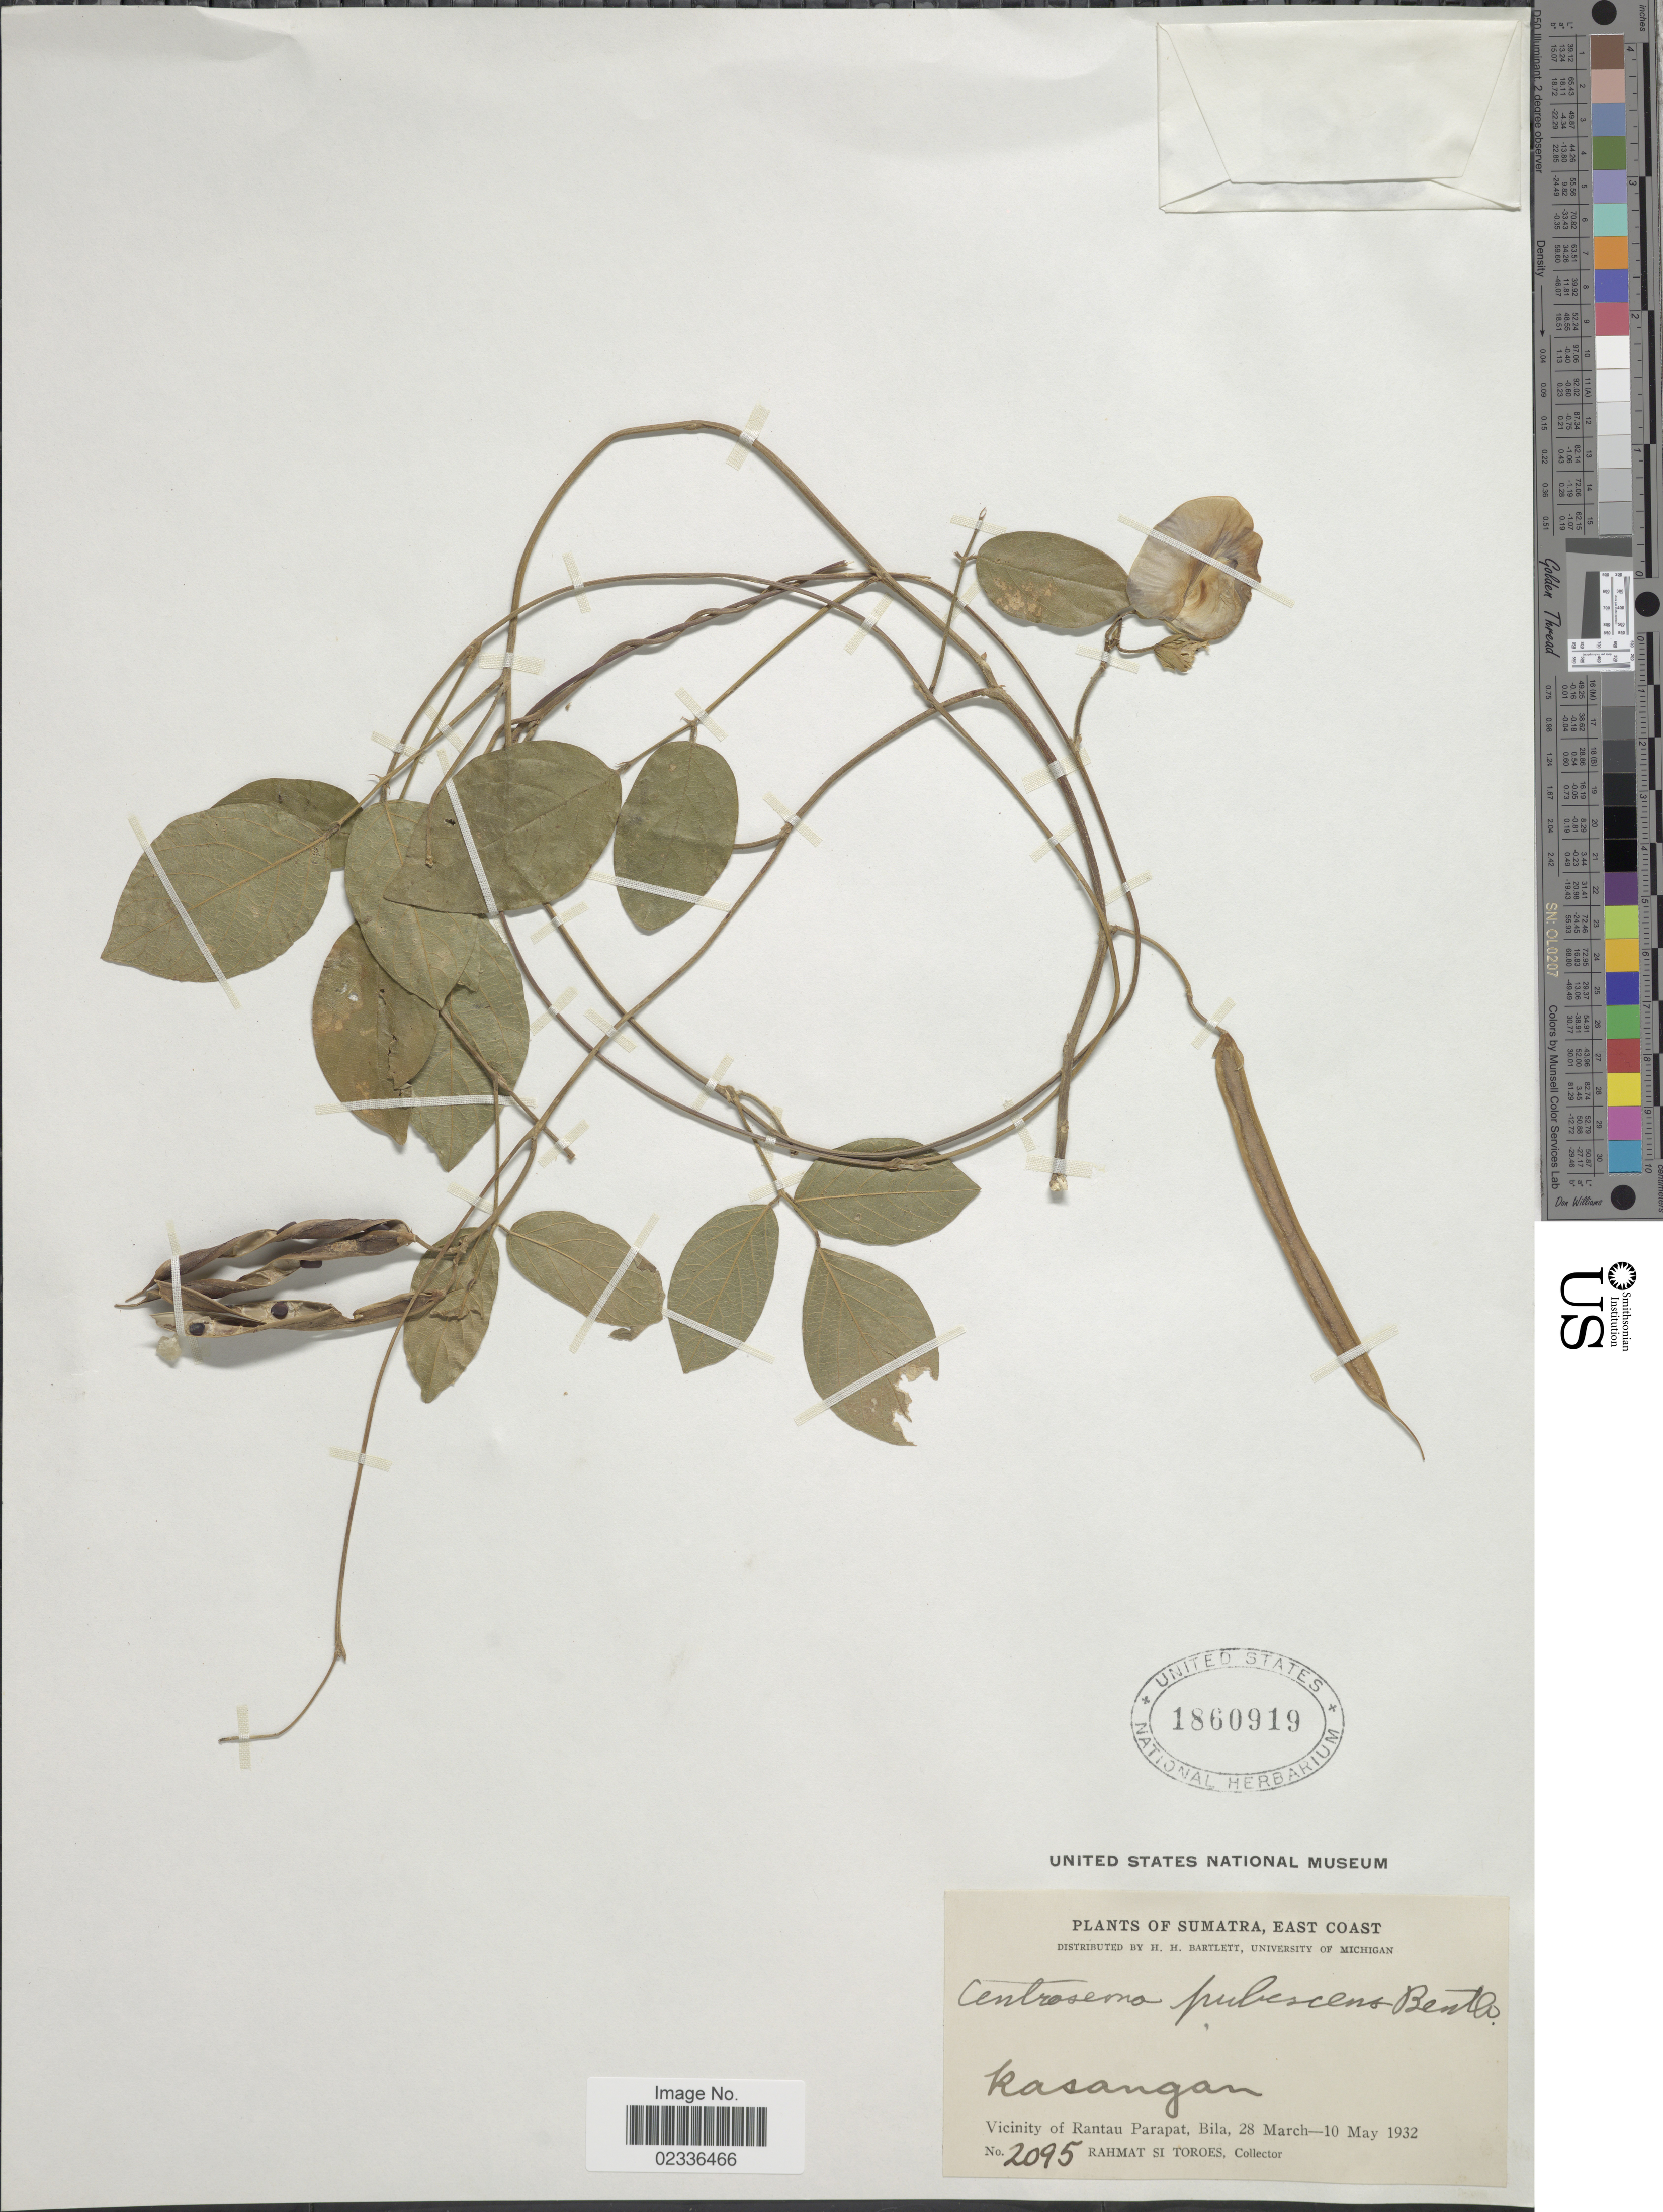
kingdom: Plantae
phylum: Tracheophyta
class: Magnoliopsida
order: Fabales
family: Fabaceae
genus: Centrosema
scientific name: Centrosema pubescens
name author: Benth.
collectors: Rahmat Si Boeea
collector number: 2095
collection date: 1932-03-28/1932-05-10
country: Indonesia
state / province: Sumatra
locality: East Coast, Kasangan, vicinity of Rantau Parapat, Bila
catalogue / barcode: US 1860919